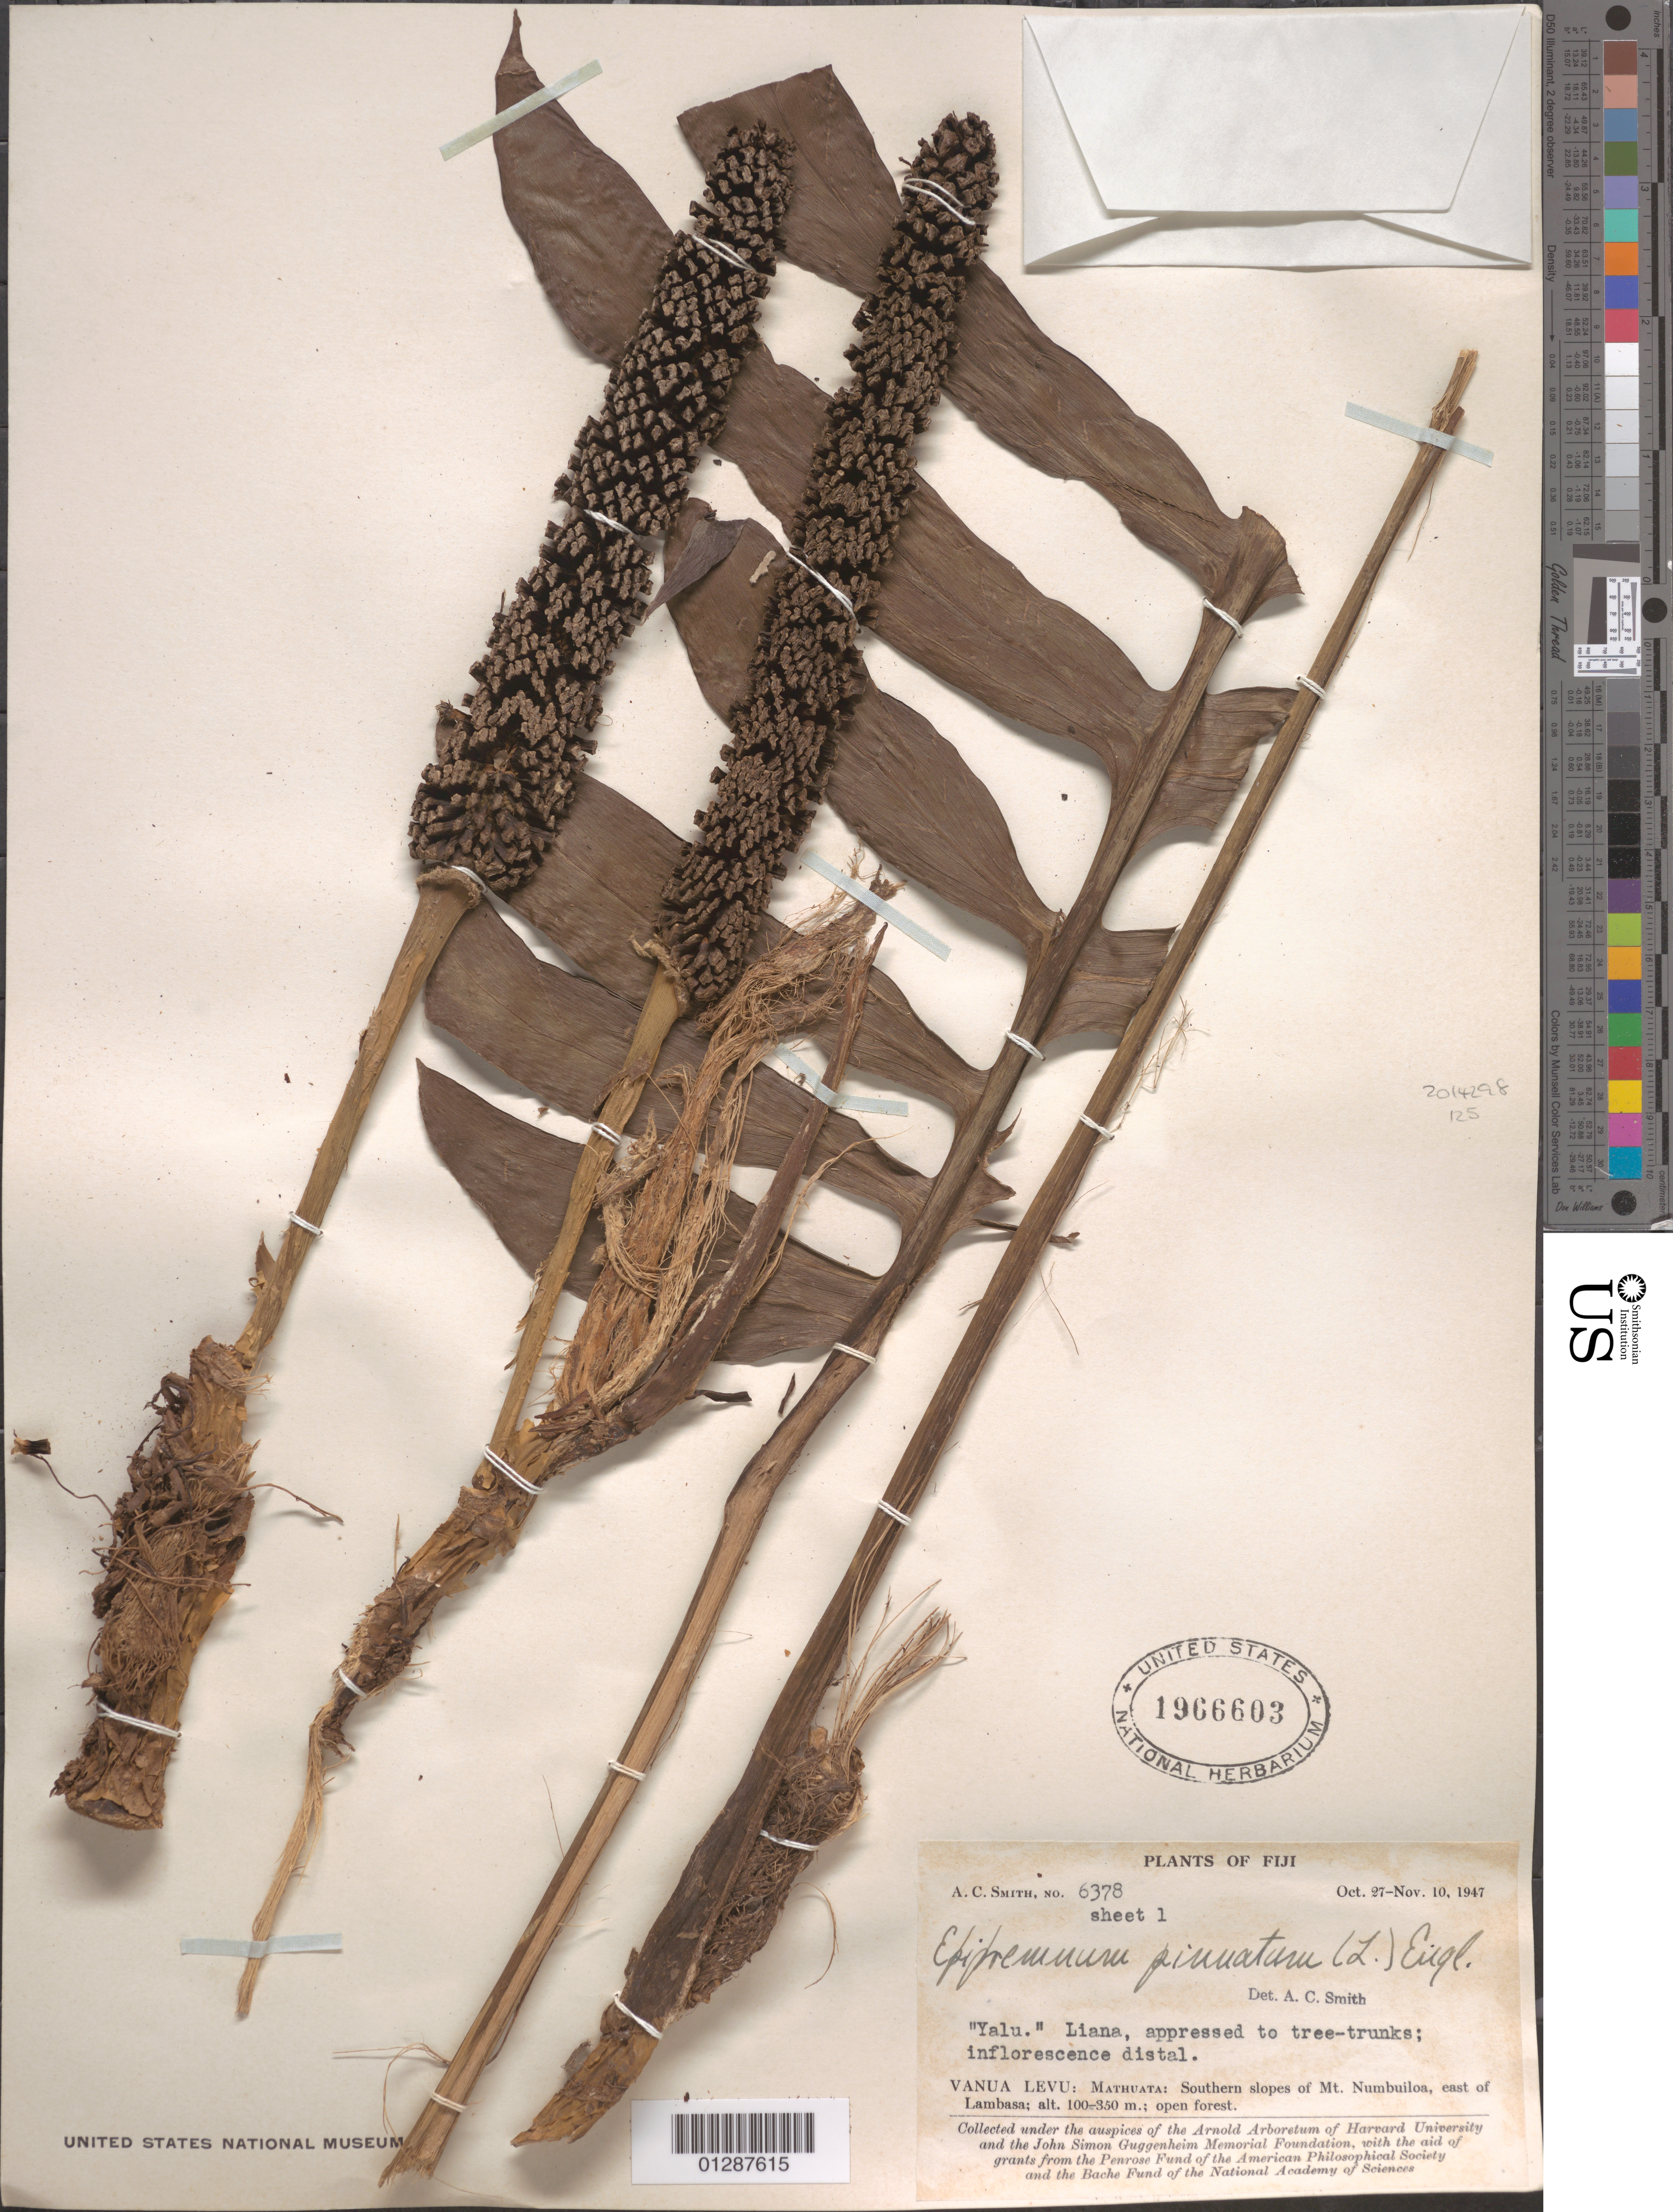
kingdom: Plantae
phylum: Tracheophyta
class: Liliopsida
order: Alismatales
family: Araceae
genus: Epipremnum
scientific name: Epipremnum pinnatum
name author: (L.) Engl.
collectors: A. C. Smith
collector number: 6378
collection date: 1947-10-27/1947-11-10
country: Fiji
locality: Vanua Levu: Mathuata: Southern slopes of Mt. Numbuiloa, east of Lambasa.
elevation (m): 100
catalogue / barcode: US 1966603